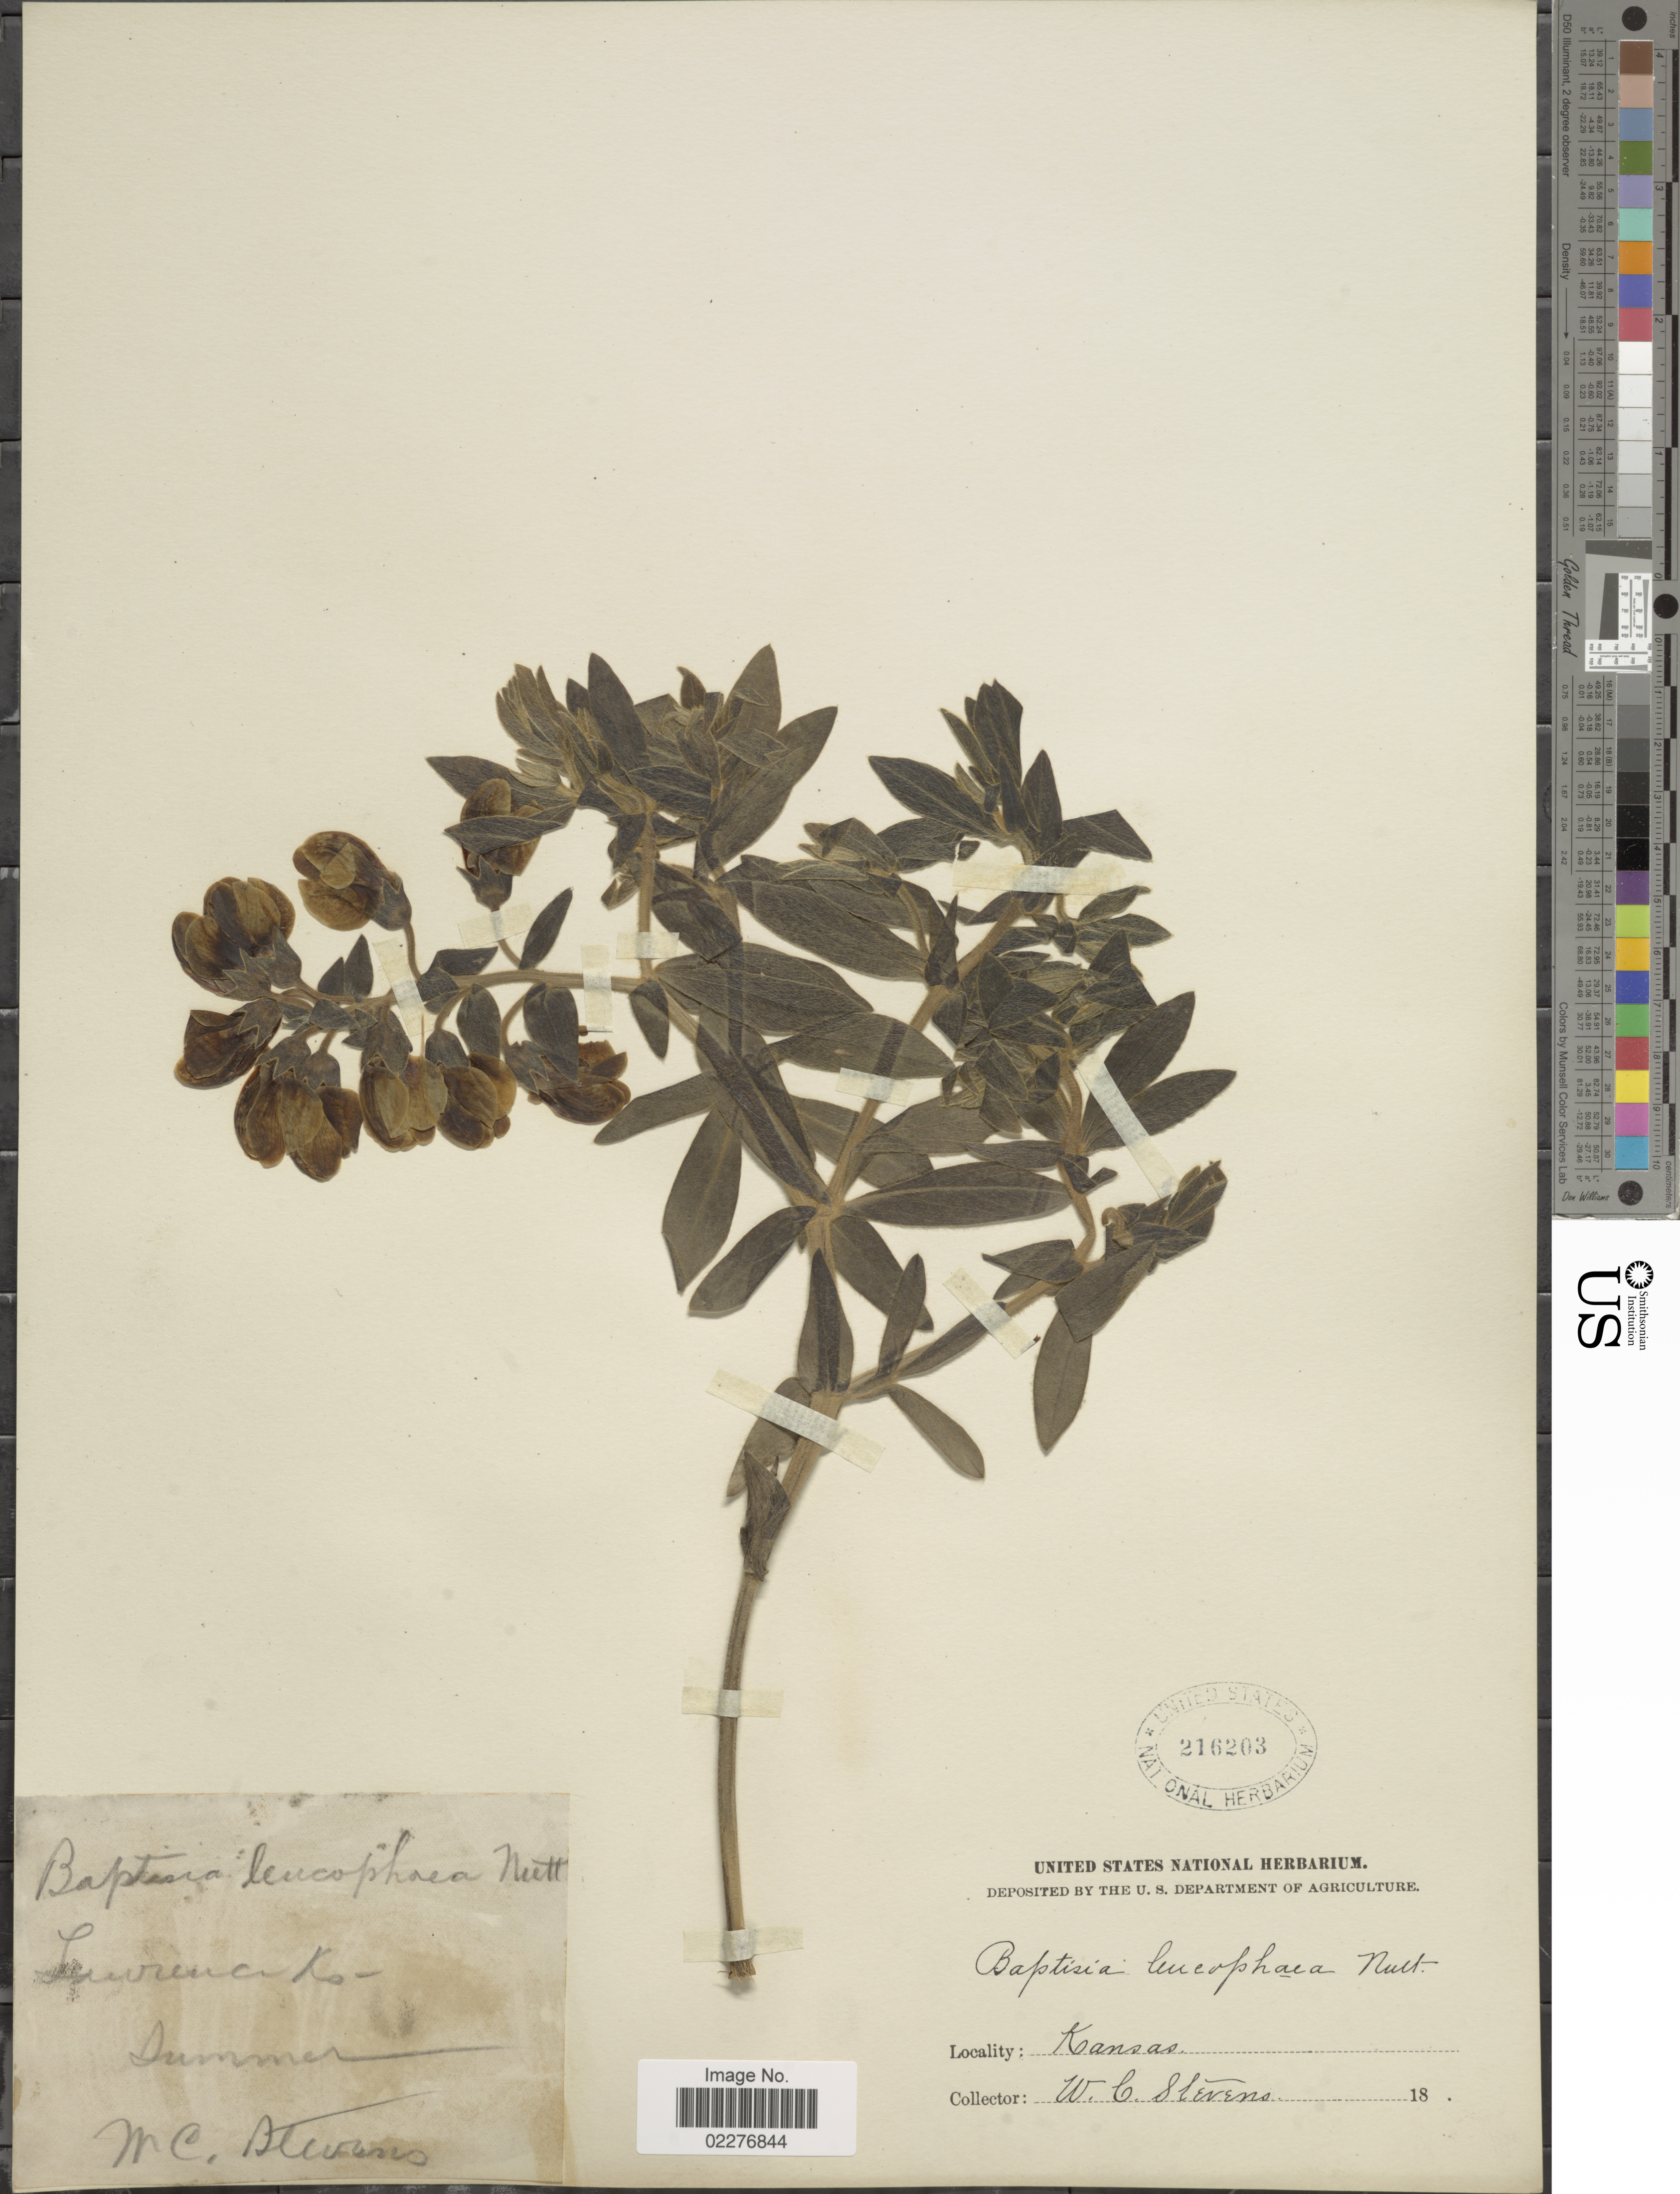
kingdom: Plantae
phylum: Tracheophyta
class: Magnoliopsida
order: Fabales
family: Fabaceae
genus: Baptisia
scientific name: Baptisia leucophaea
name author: Nutt.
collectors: W. C. Stevens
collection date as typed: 18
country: United States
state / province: Kansas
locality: Lawrence Ko - Summer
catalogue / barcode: US 216203